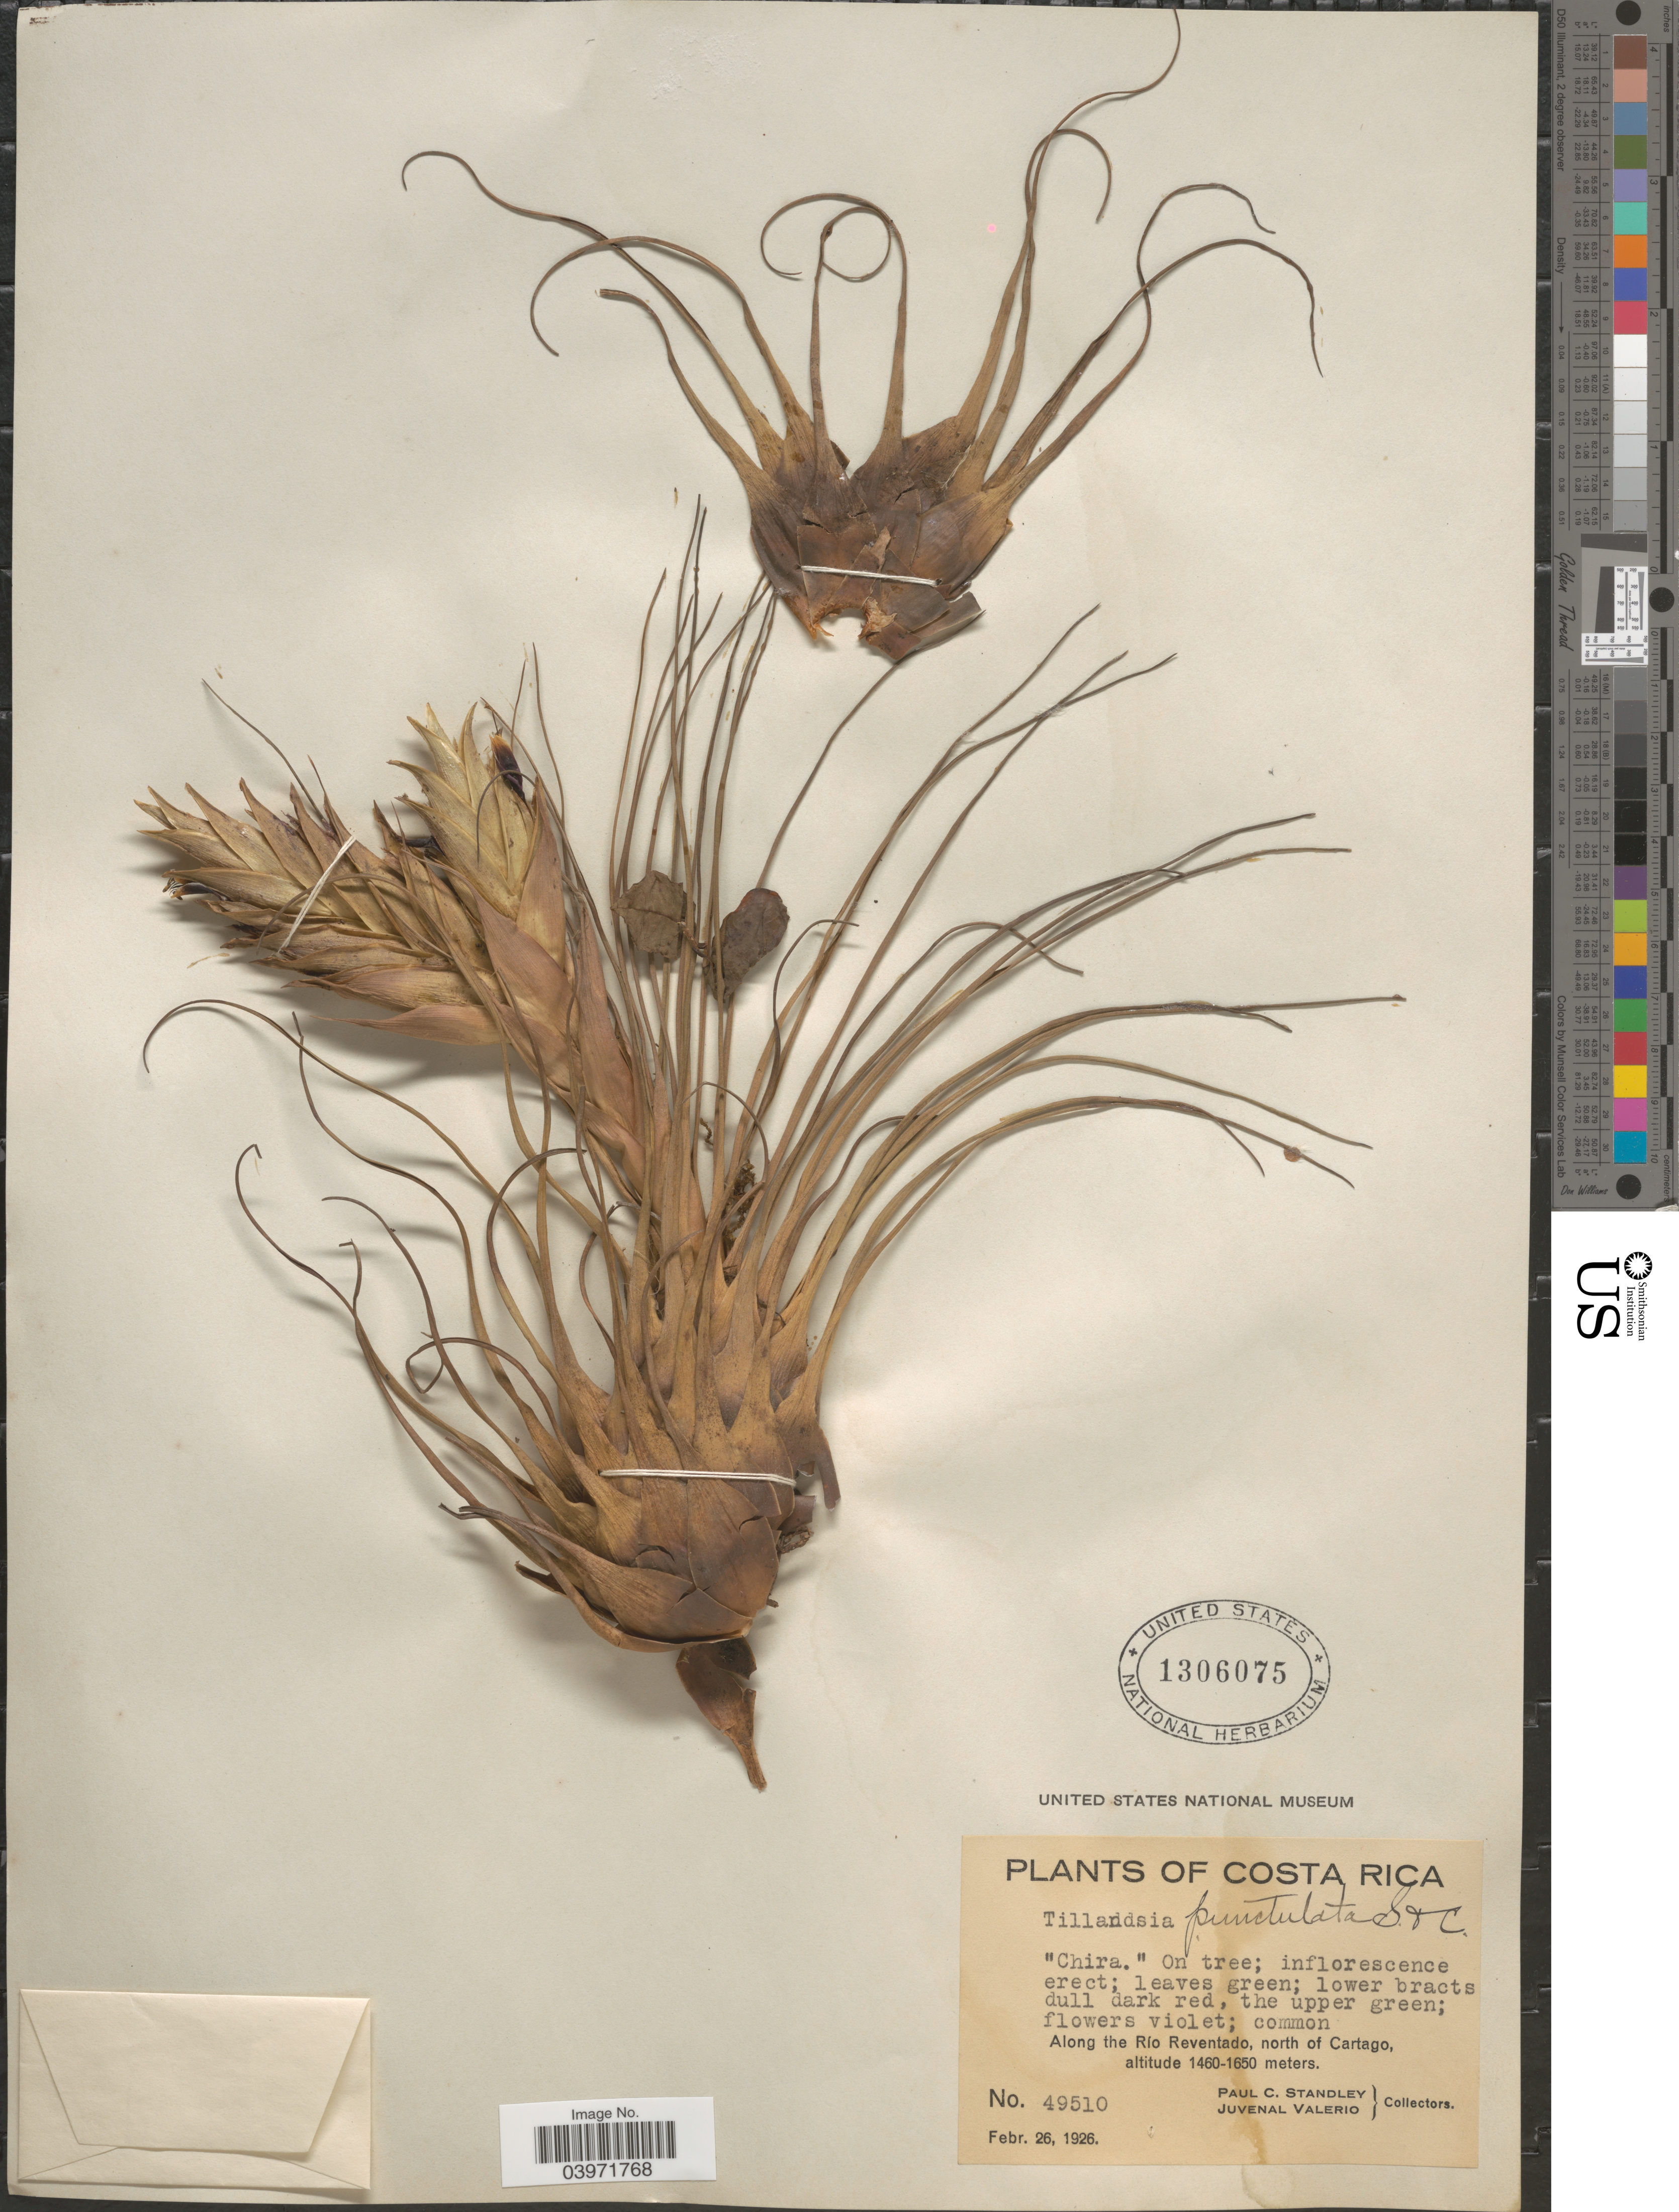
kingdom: Plantae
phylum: Tracheophyta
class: Liliopsida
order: Poales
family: Bromeliaceae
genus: Tillandsia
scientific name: Tillandsia punctulata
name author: Schltdl. & Cham.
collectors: P. C. Standley & J. Valerio R.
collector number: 49510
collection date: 1926-02-26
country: Costa Rica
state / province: Cartago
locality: Along the Río Reventado, north of Cartago.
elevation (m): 1460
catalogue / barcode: US 1306075